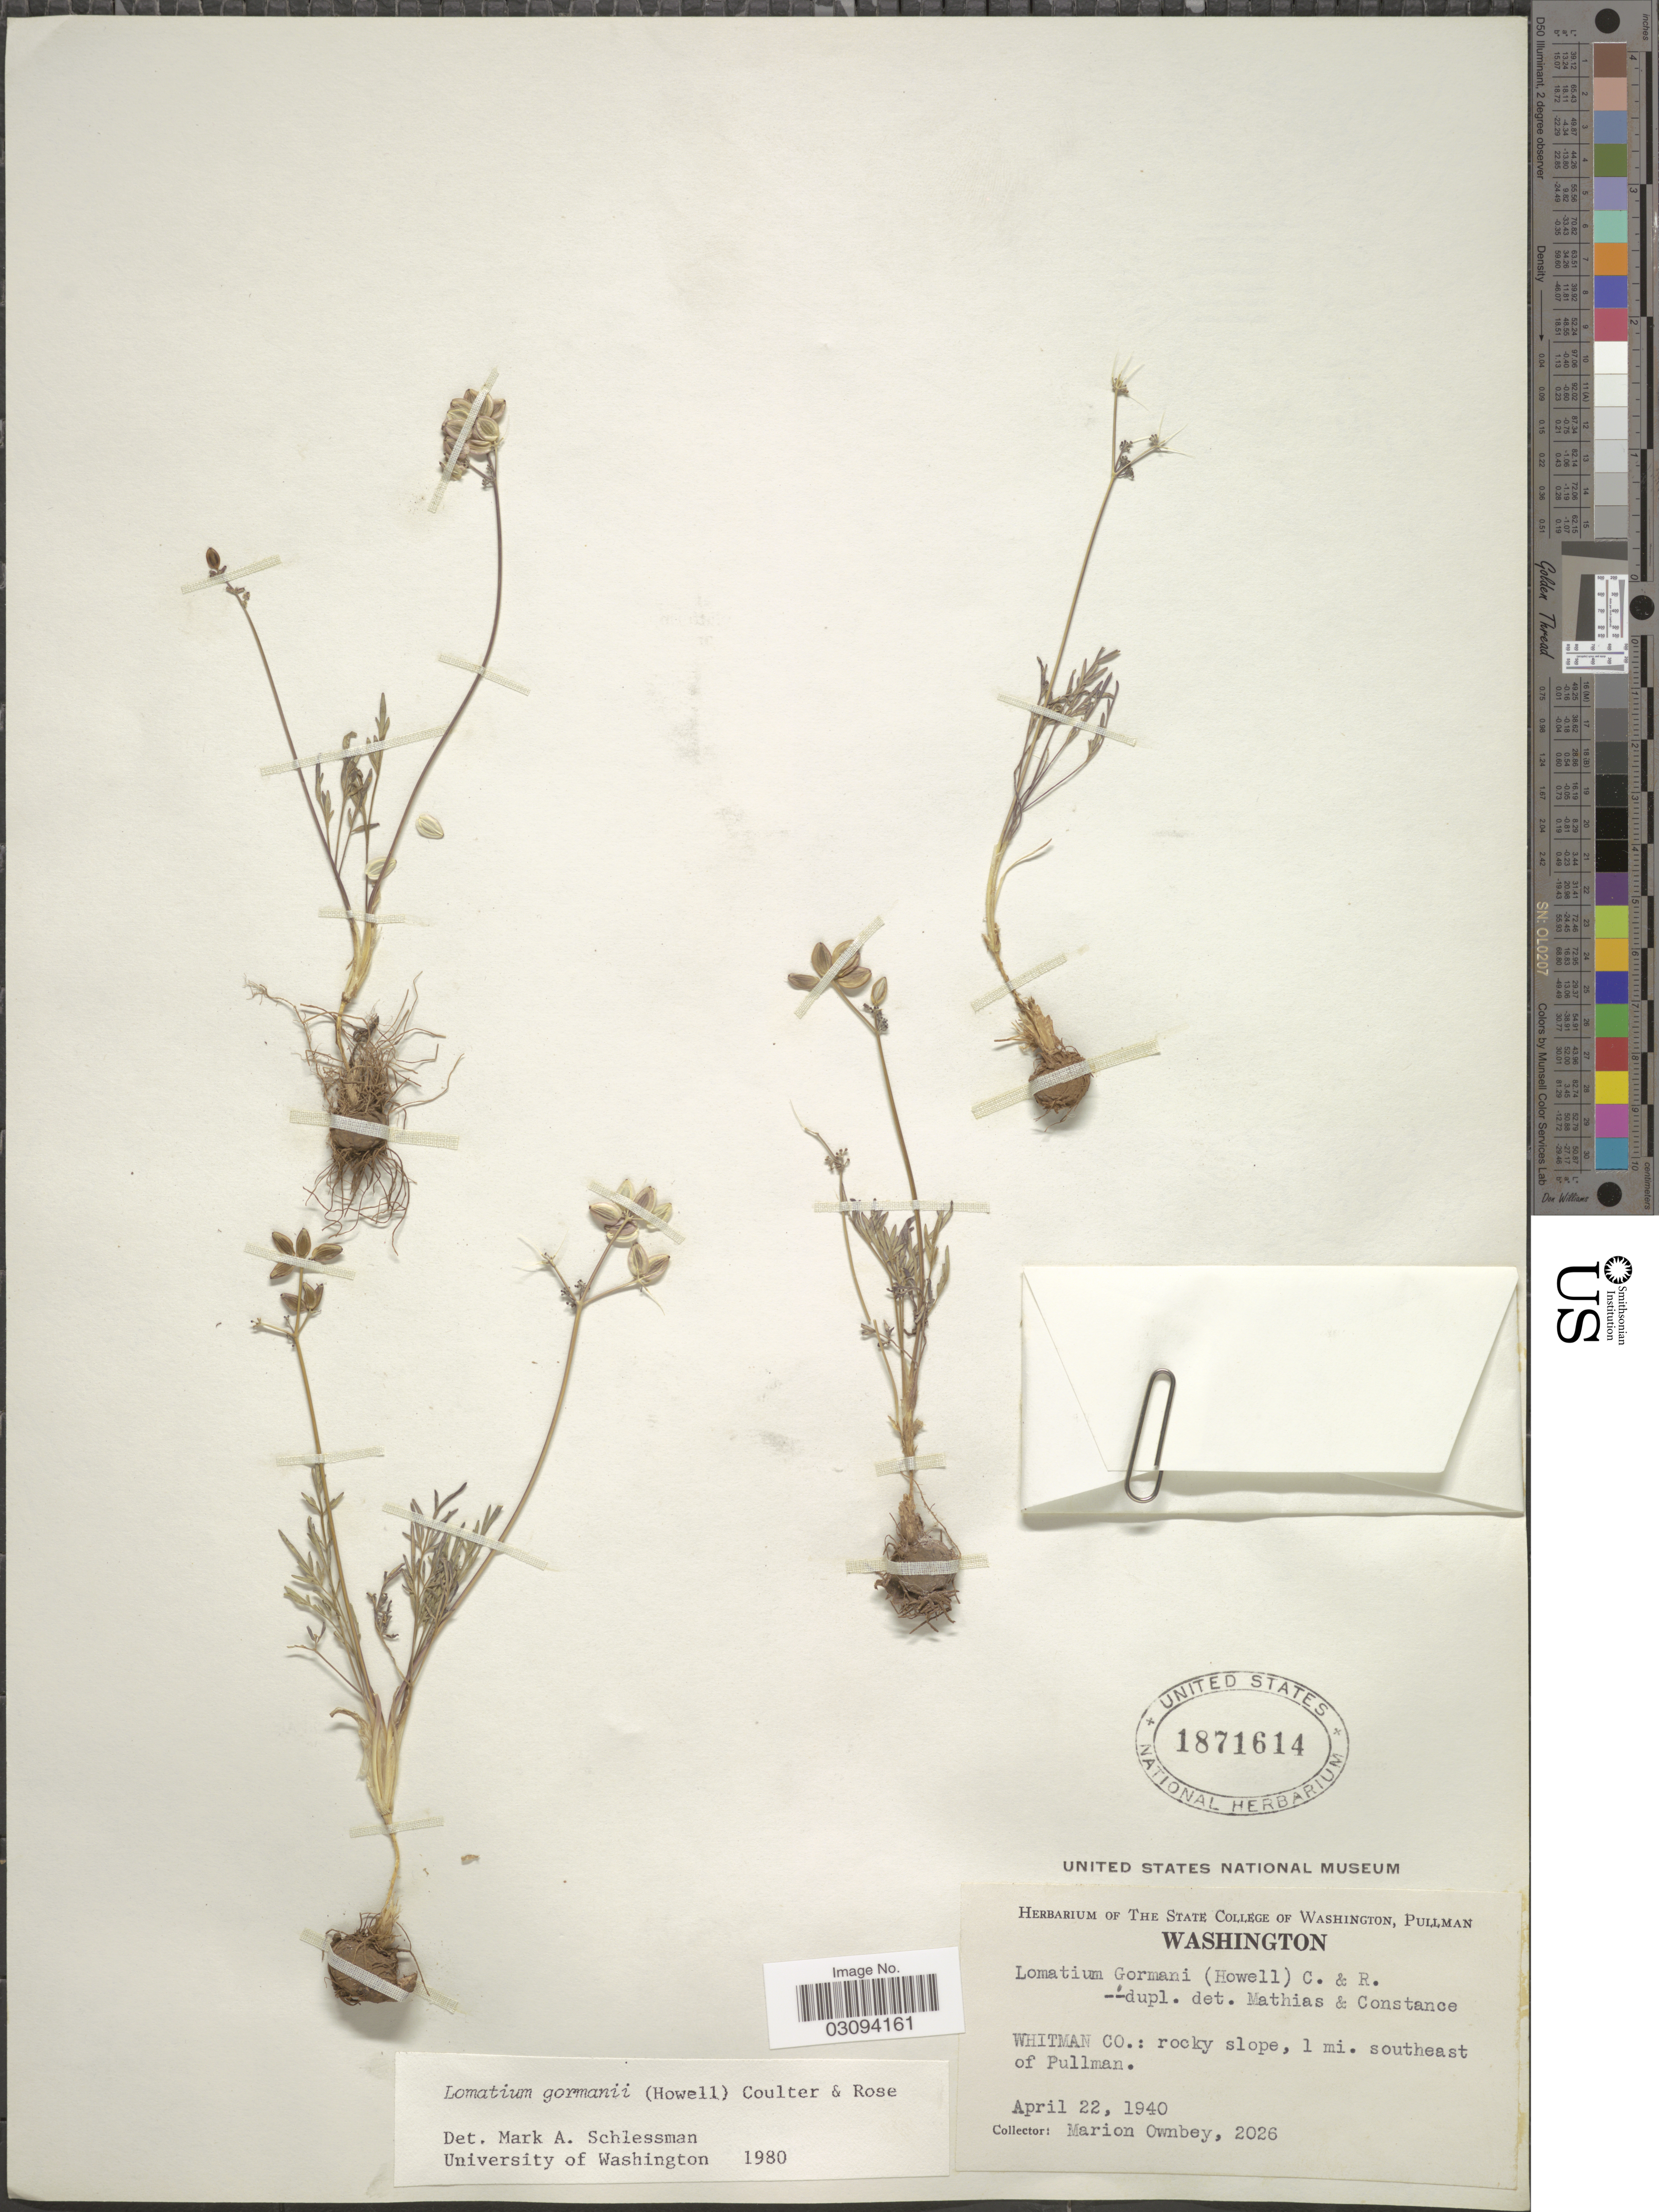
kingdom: Plantae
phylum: Tracheophyta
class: Magnoliopsida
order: Apiales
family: Apiaceae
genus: Lomatium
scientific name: Lomatium gormanii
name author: (Howell) J.M. Coult. & Rose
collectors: M. Ownbey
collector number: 2026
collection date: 1940-04-22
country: United States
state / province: Washington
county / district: Whitman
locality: Whitman Co.: 1 mi. southeast of Pullman.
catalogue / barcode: US 1871614